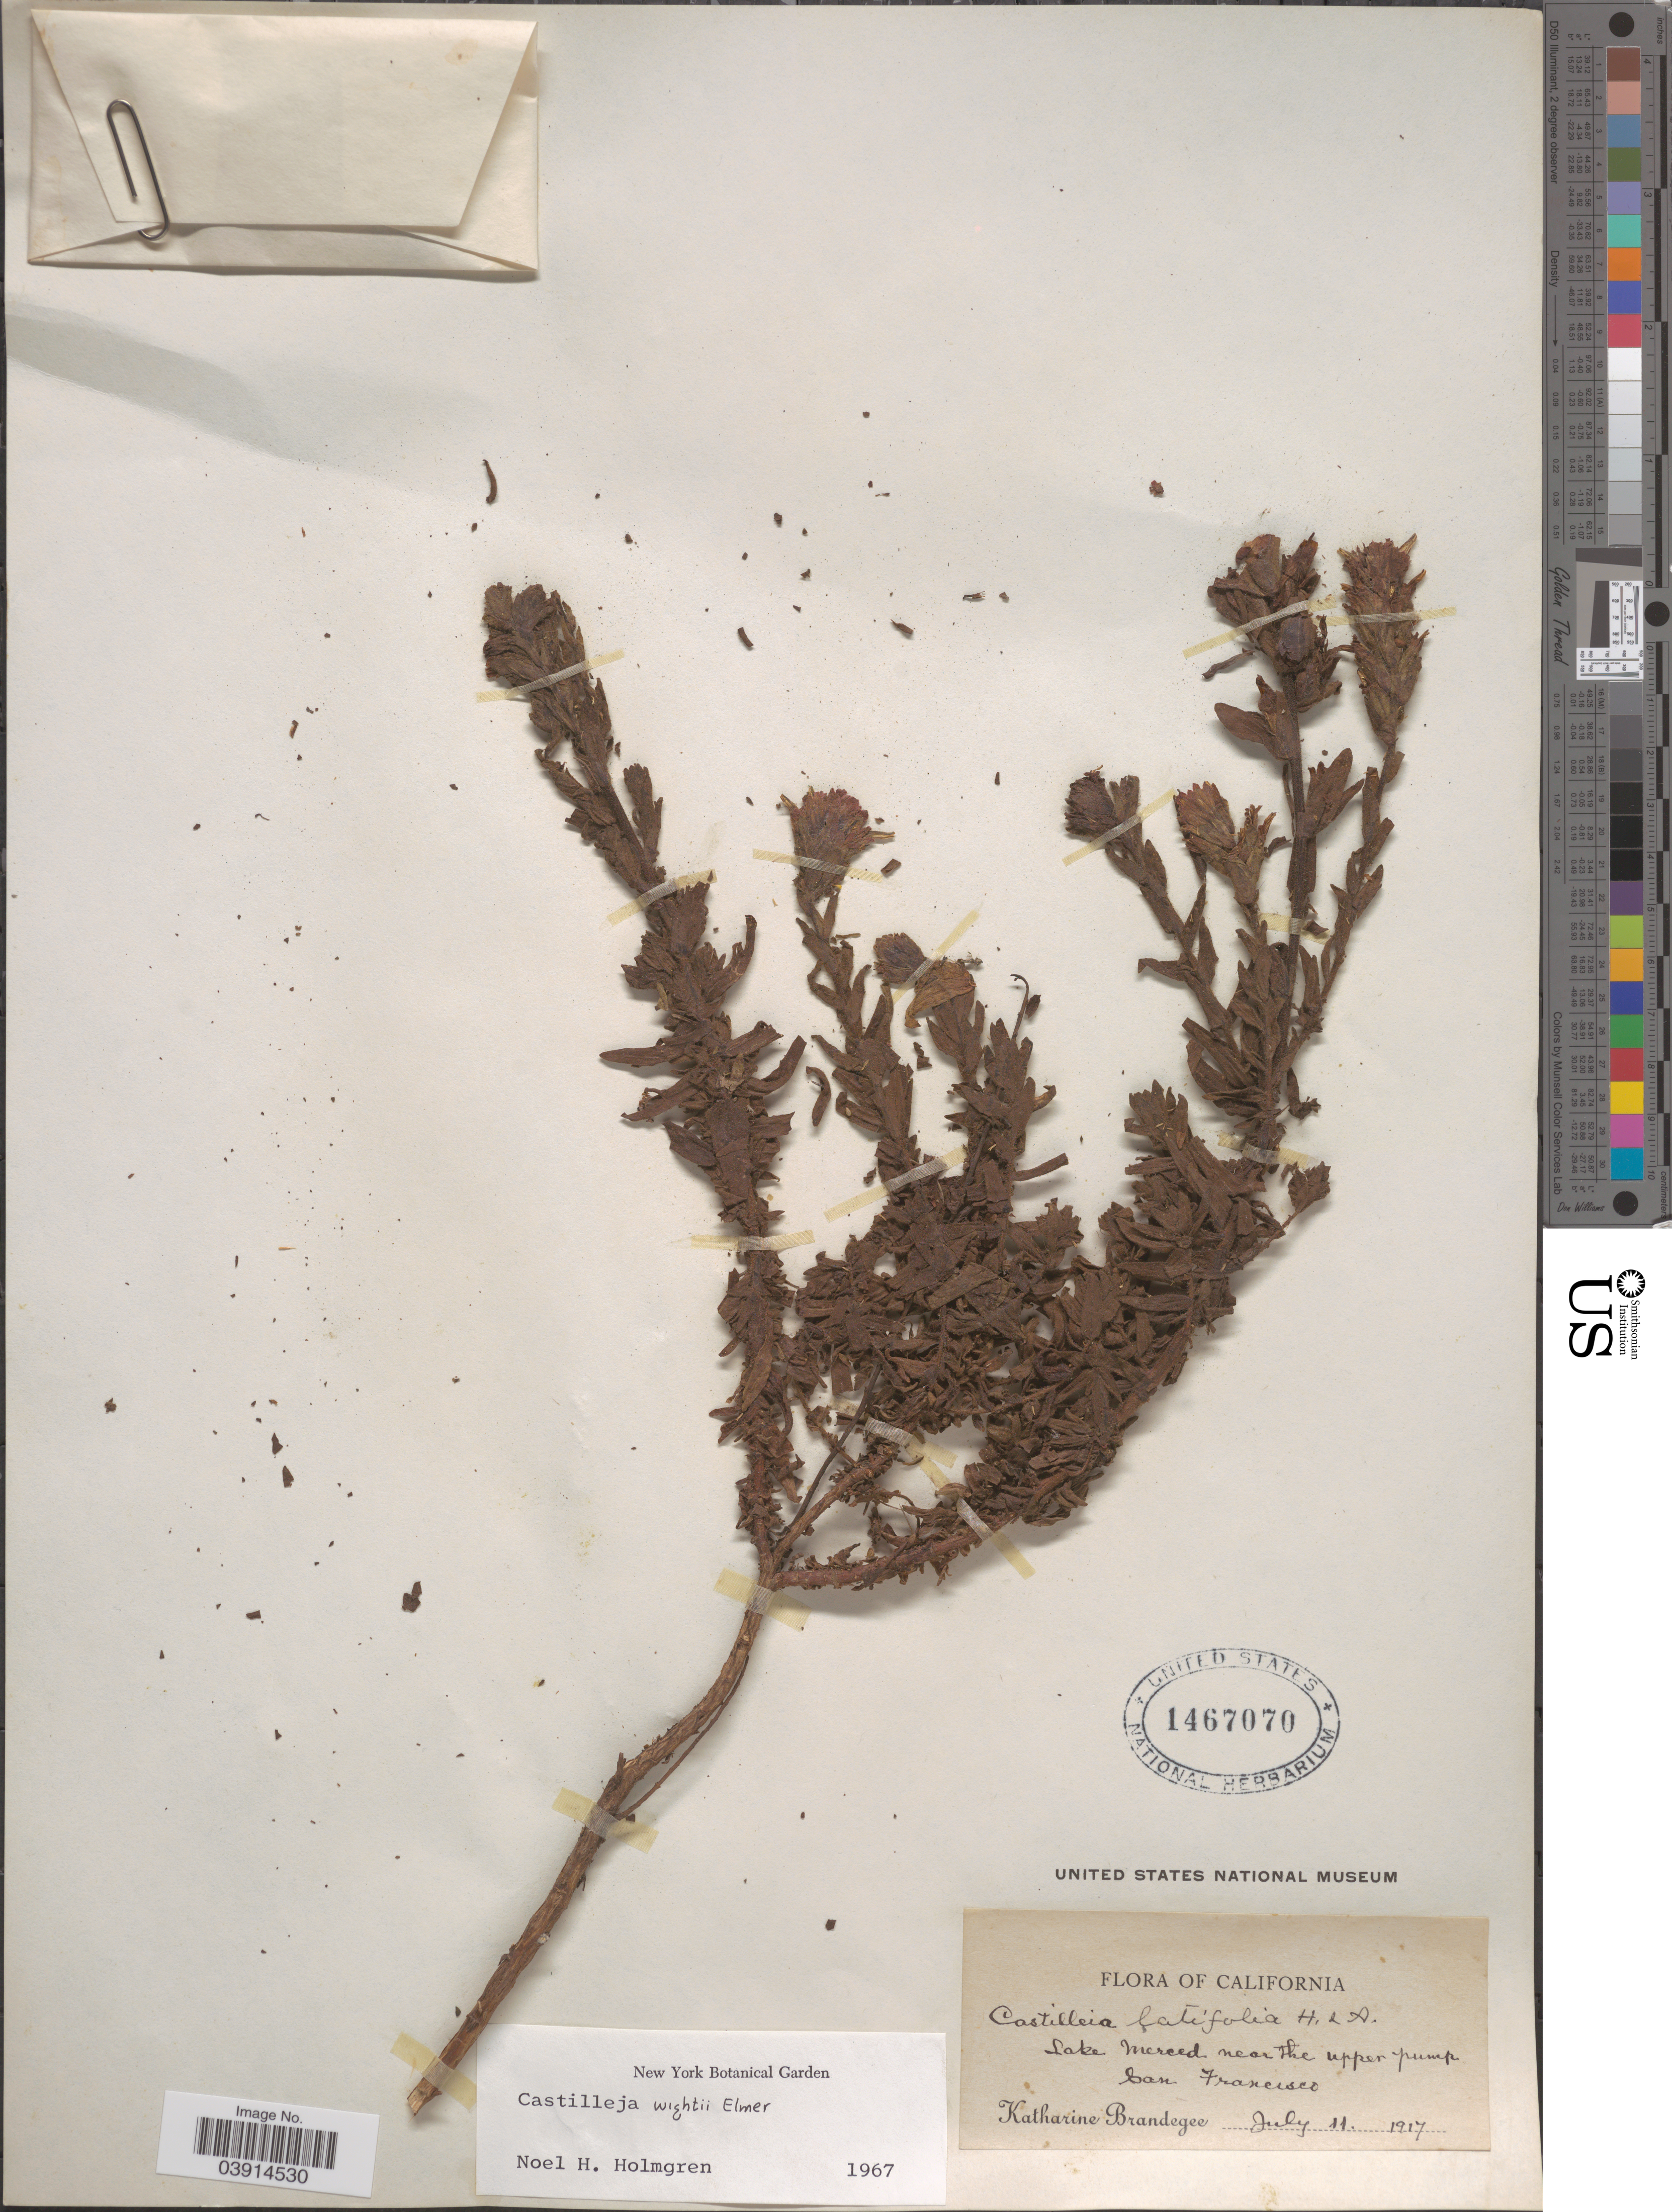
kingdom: Plantae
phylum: Tracheophyta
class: Magnoliopsida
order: Lamiales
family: Orobanchaceae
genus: Castilleja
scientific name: Castilleja wightii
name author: Elmer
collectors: M. K. Brandegee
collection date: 1917-07-11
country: United States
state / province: California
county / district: San Francisco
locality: Lake Merced near the upper pump. San Francisco.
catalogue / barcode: US 1467070